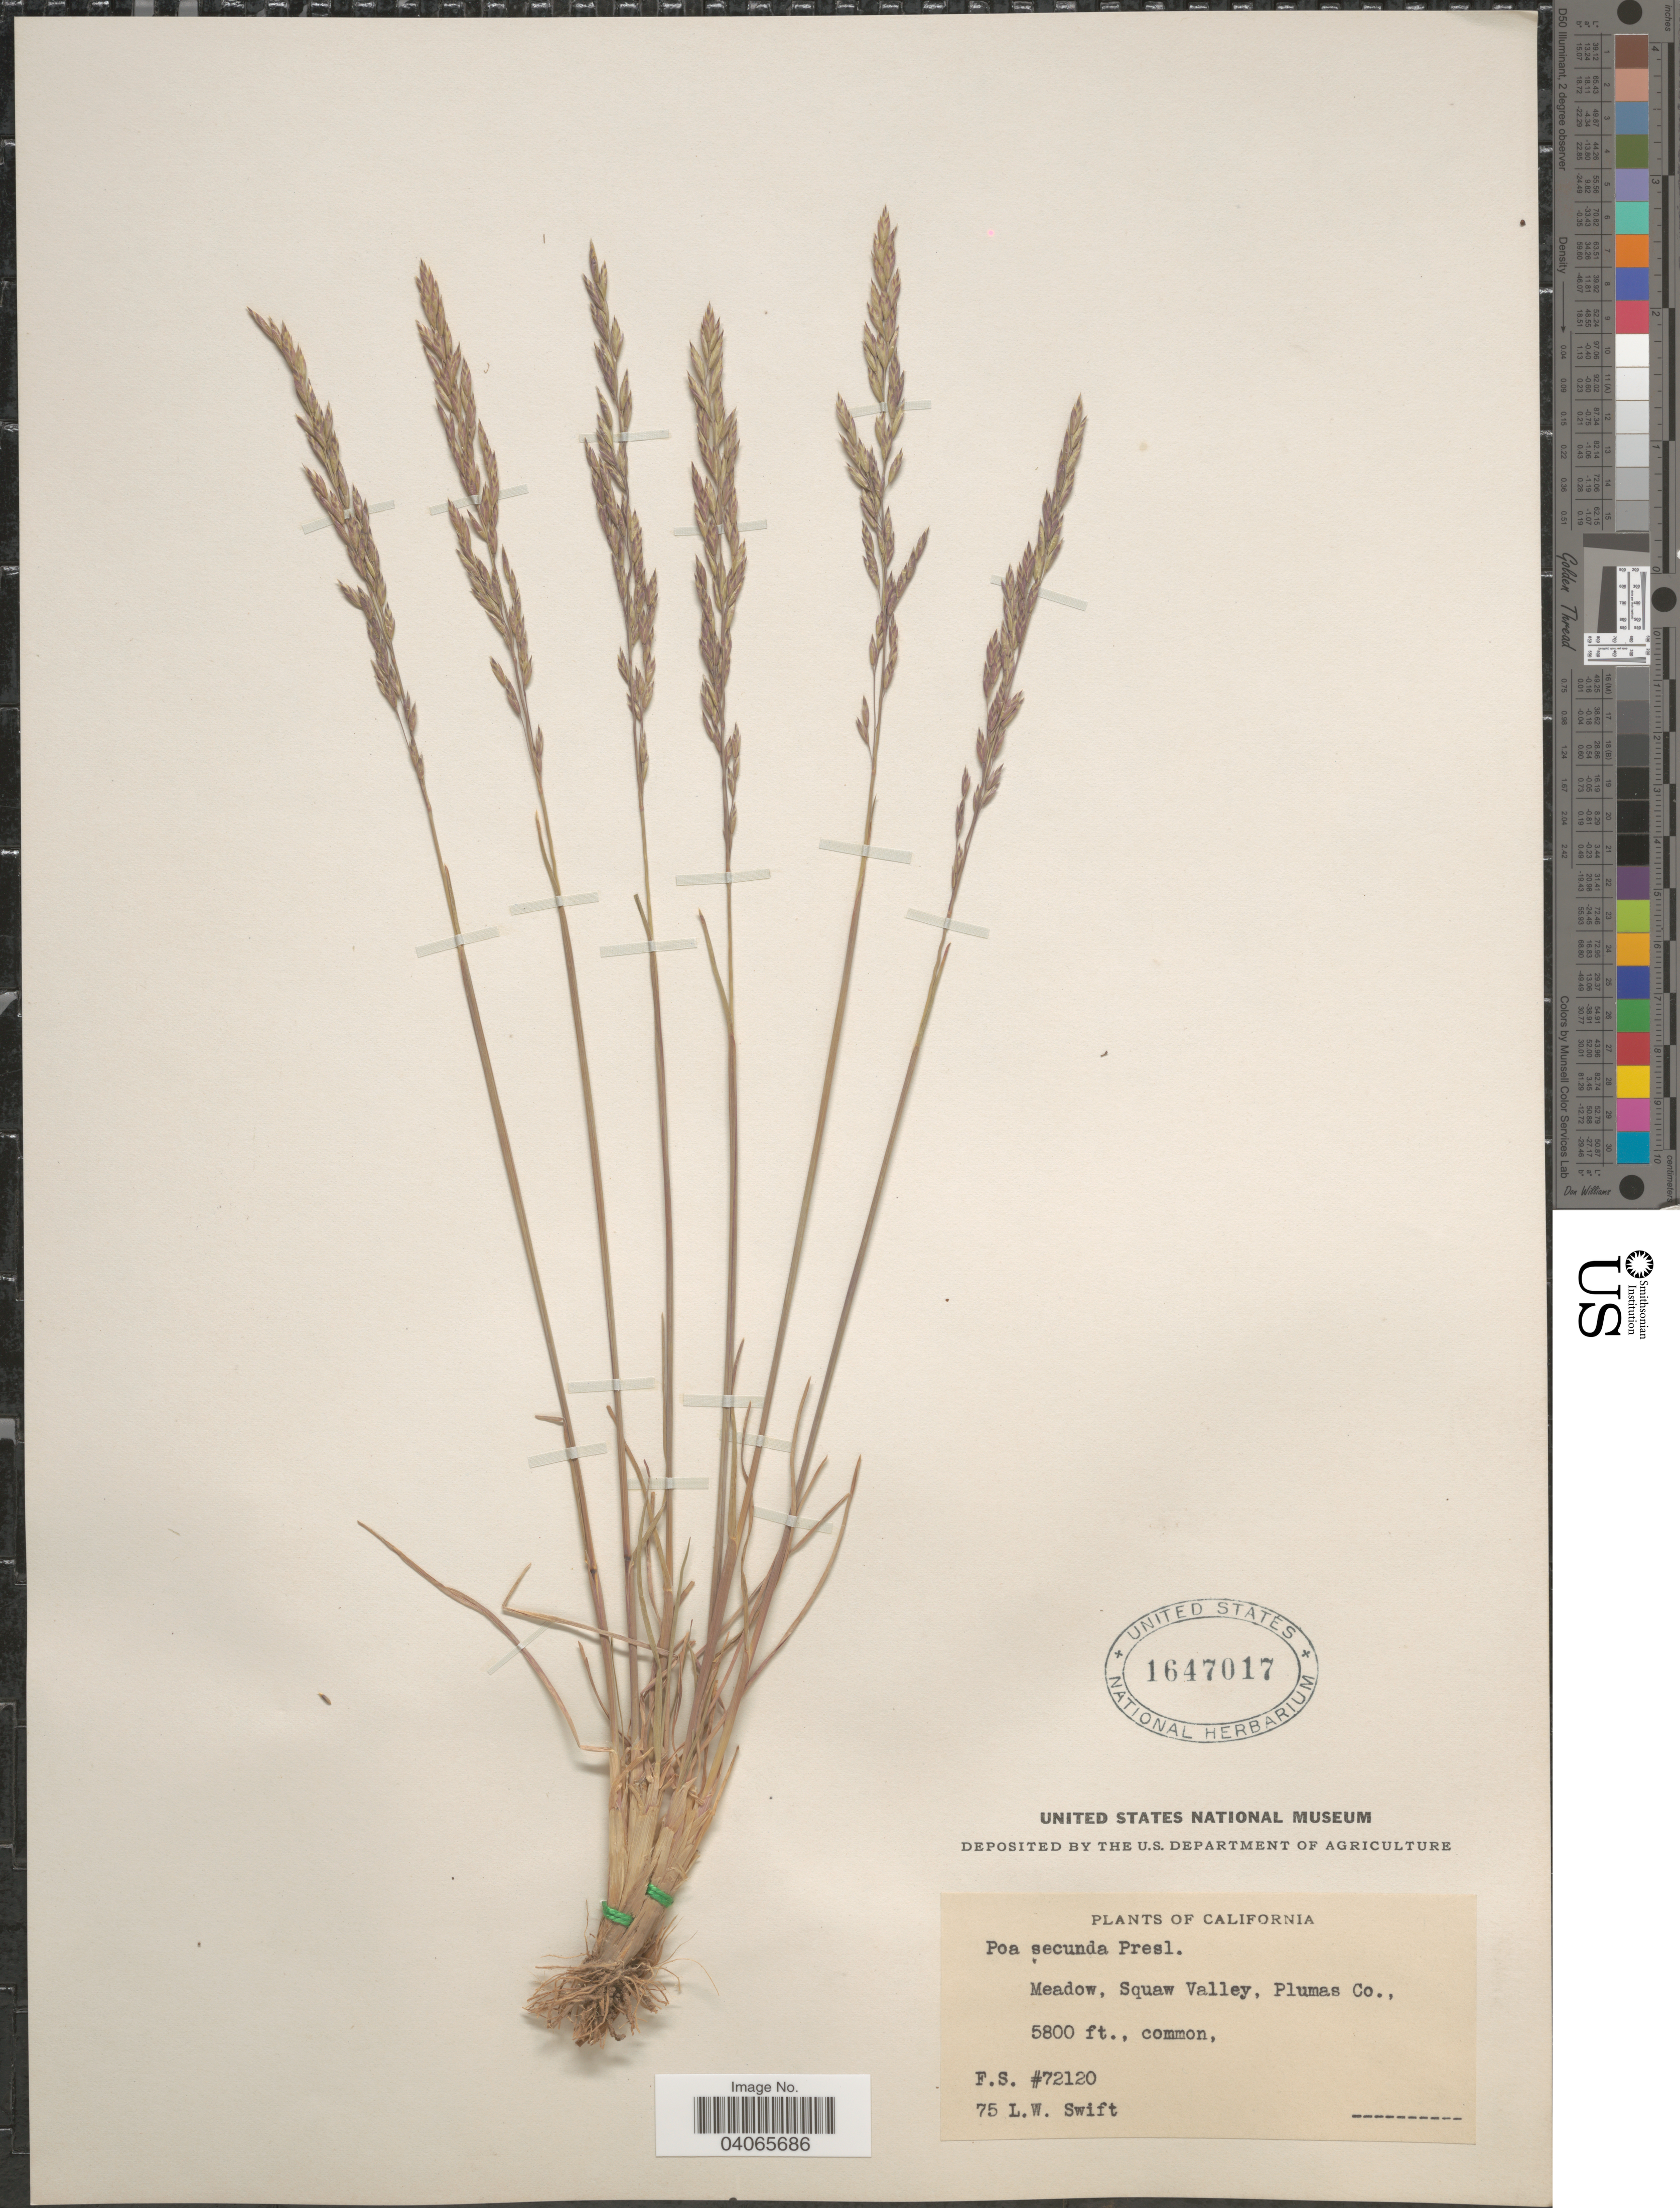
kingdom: Plantae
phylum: Tracheophyta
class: Liliopsida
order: Poales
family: Poaceae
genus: Poa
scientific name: Poa secunda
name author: J. Presl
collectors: L. Swift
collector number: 75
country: United States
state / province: California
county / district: Plumas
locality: Meadow, Squaw Valley, Plumas. F.S. #72120 [unsure placement]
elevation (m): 1768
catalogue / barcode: US 1647017